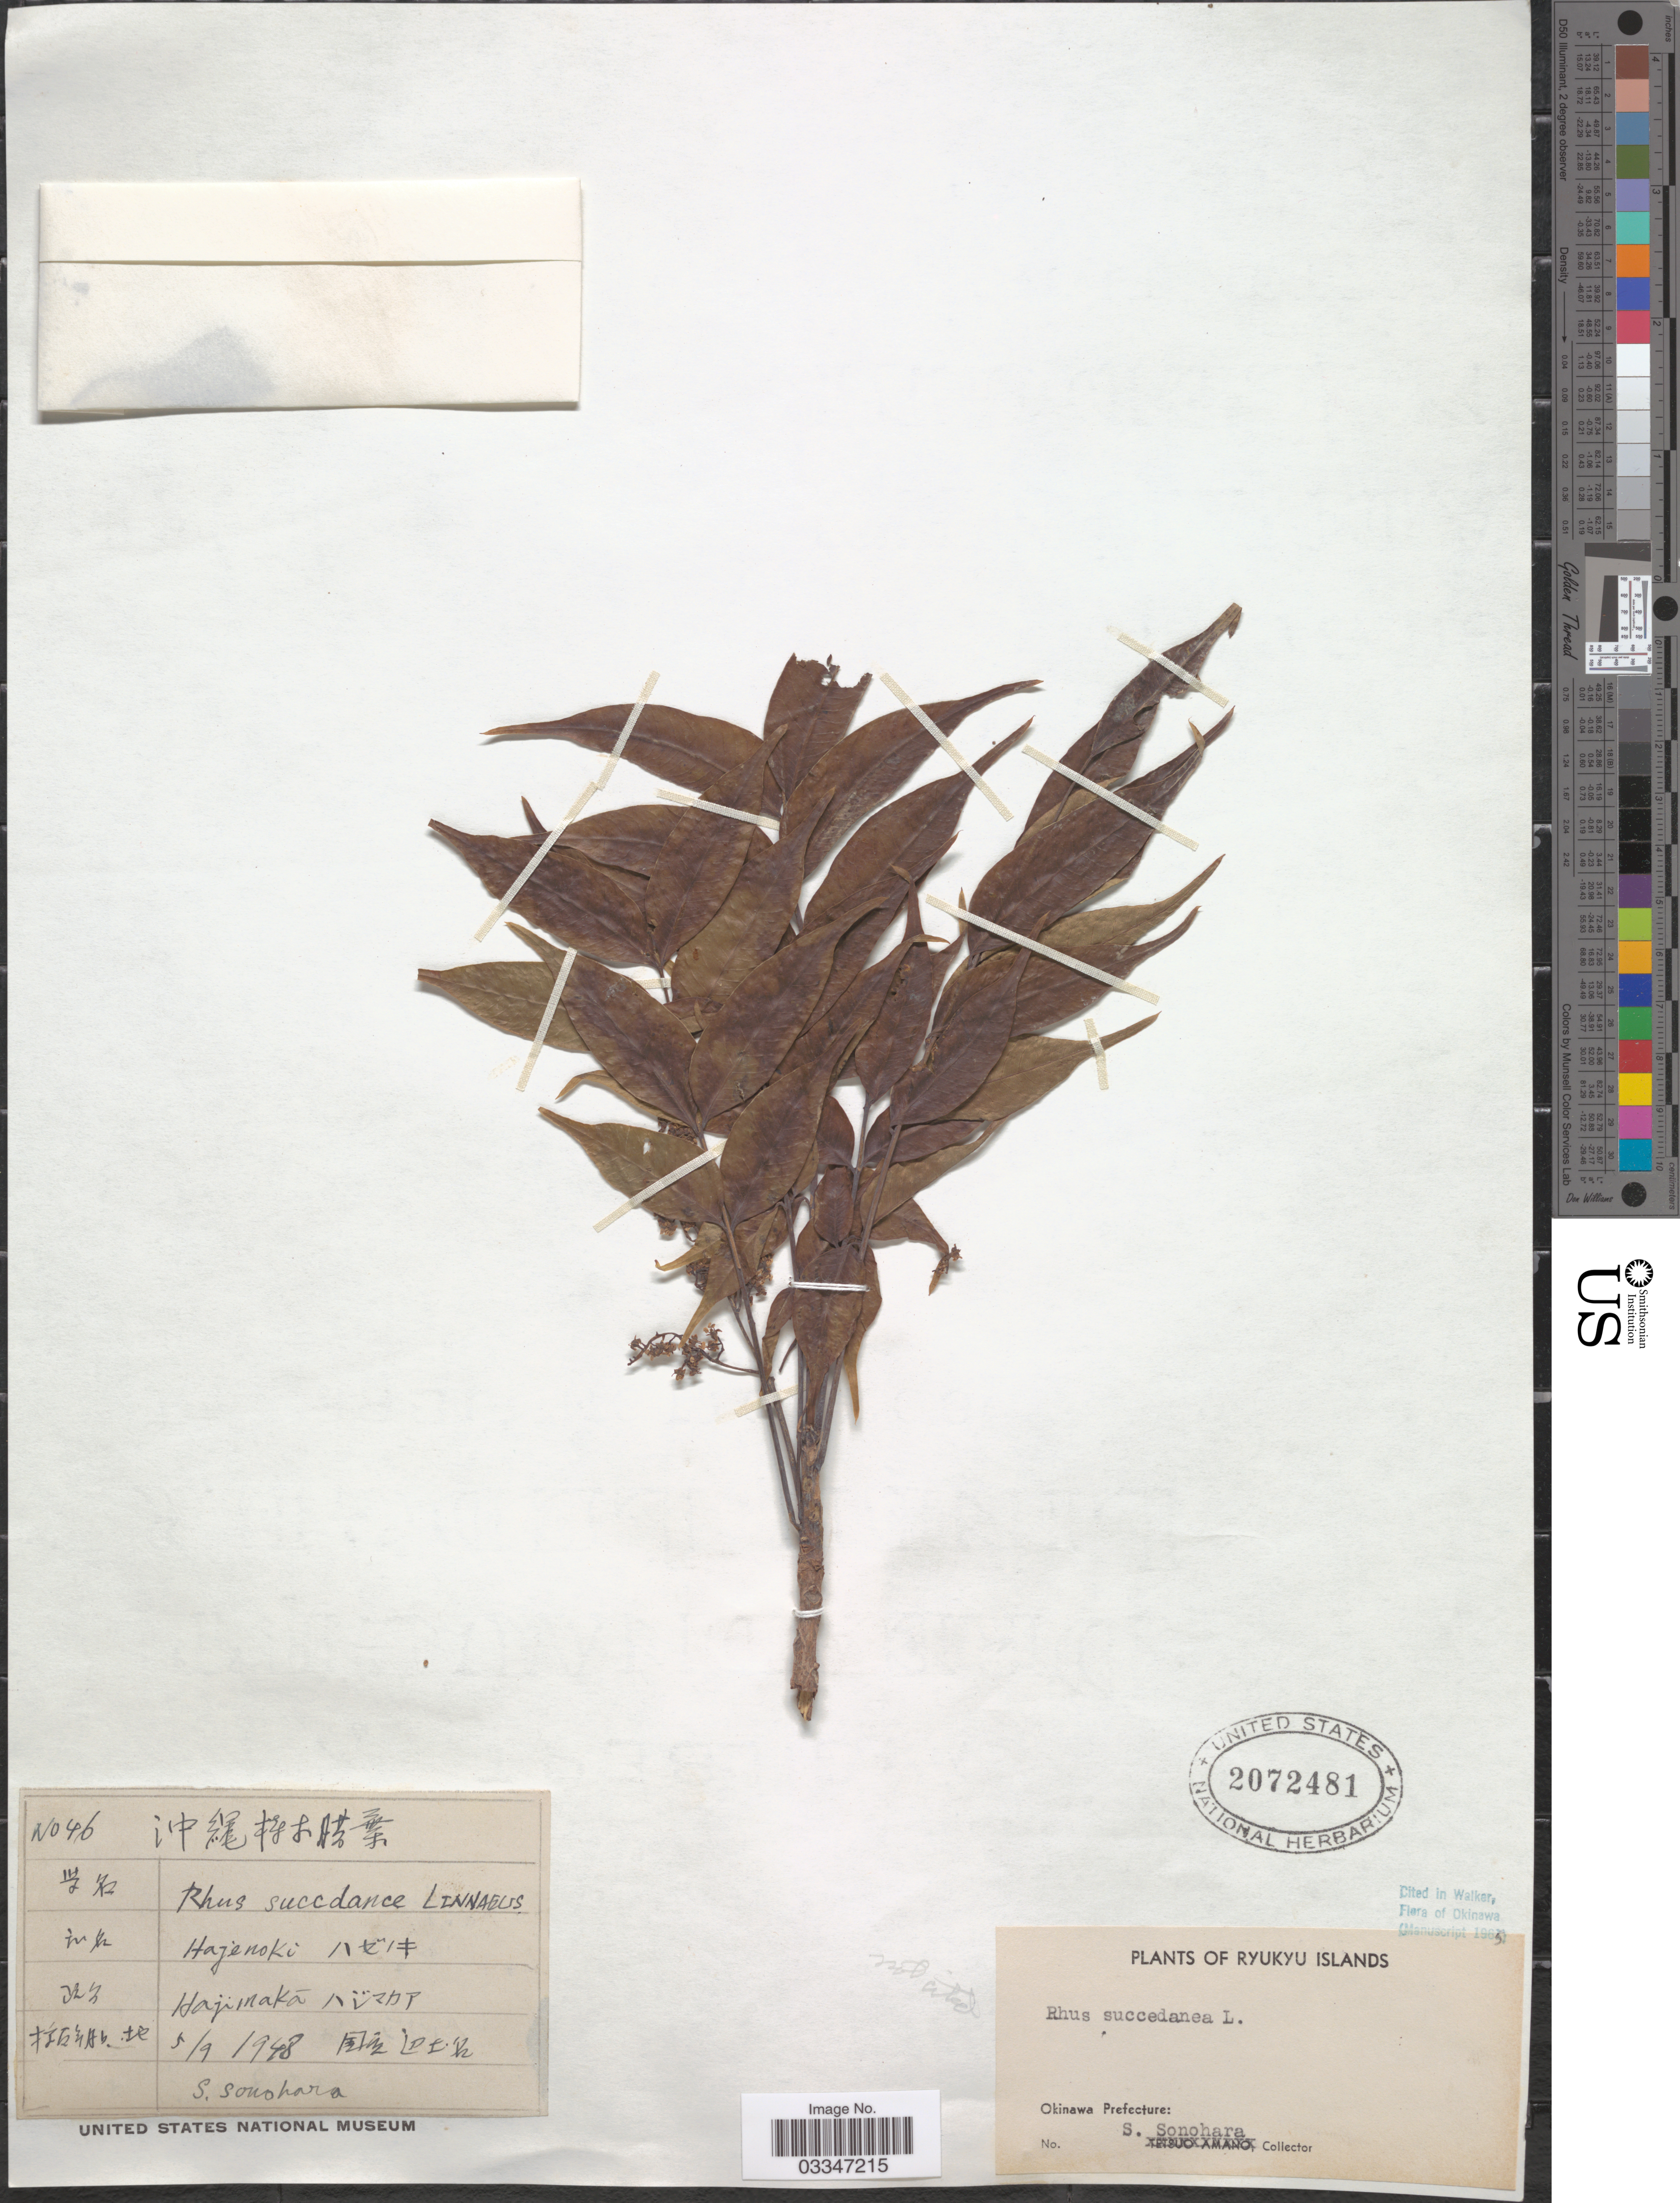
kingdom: Plantae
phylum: Tracheophyta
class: Magnoliopsida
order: Sapindales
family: Anacardiaceae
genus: Rhus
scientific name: Rhus succedanea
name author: L.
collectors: S. Sonohara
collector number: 46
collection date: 1948-09-05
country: Japan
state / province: Okinawa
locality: Ryukyu Islands. Okinawa Prefecture. [Foreign script] Hajinaka [Foreign script].[unsure placement]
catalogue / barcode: US 2072481